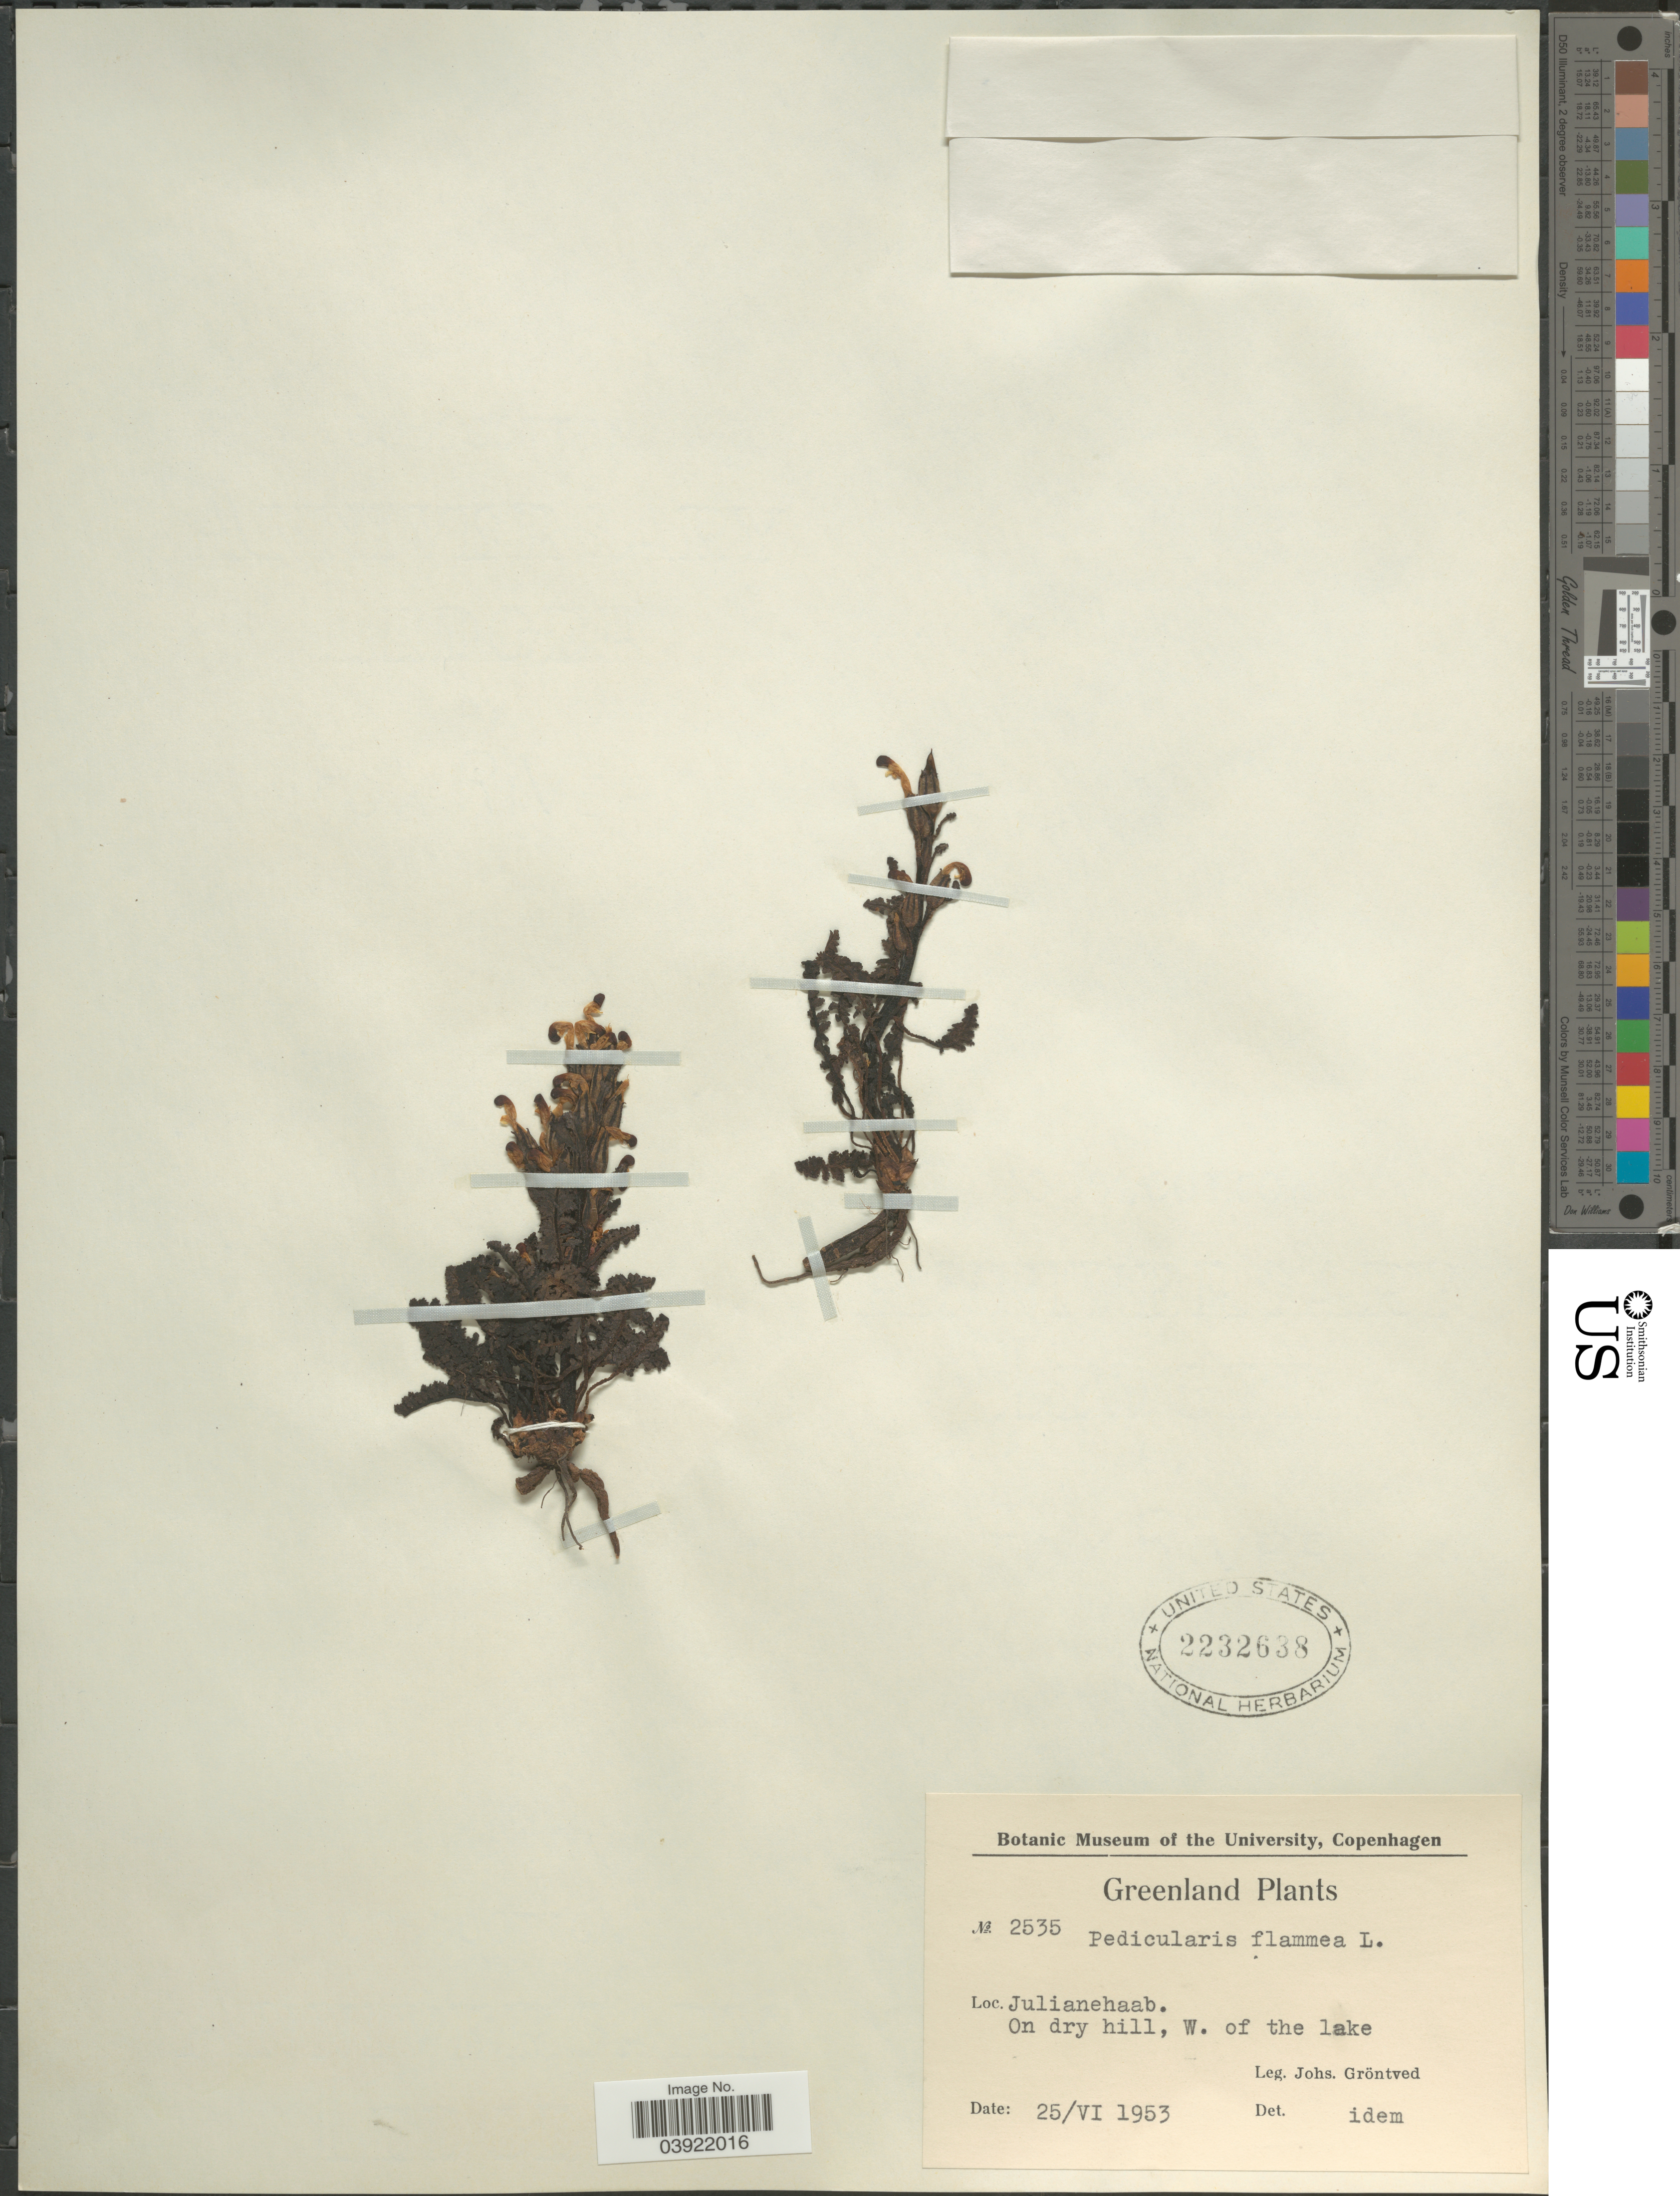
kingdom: Plantae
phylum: Tracheophyta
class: Magnoliopsida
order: Lamiales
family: Orobanchaceae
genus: Pedicularis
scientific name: Pedicularis flammea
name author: L.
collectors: J. Gröntved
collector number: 2535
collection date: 1953-06-25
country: Greenland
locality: Julianehaab. On dry hill, W. of the lake.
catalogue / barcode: US 2232638